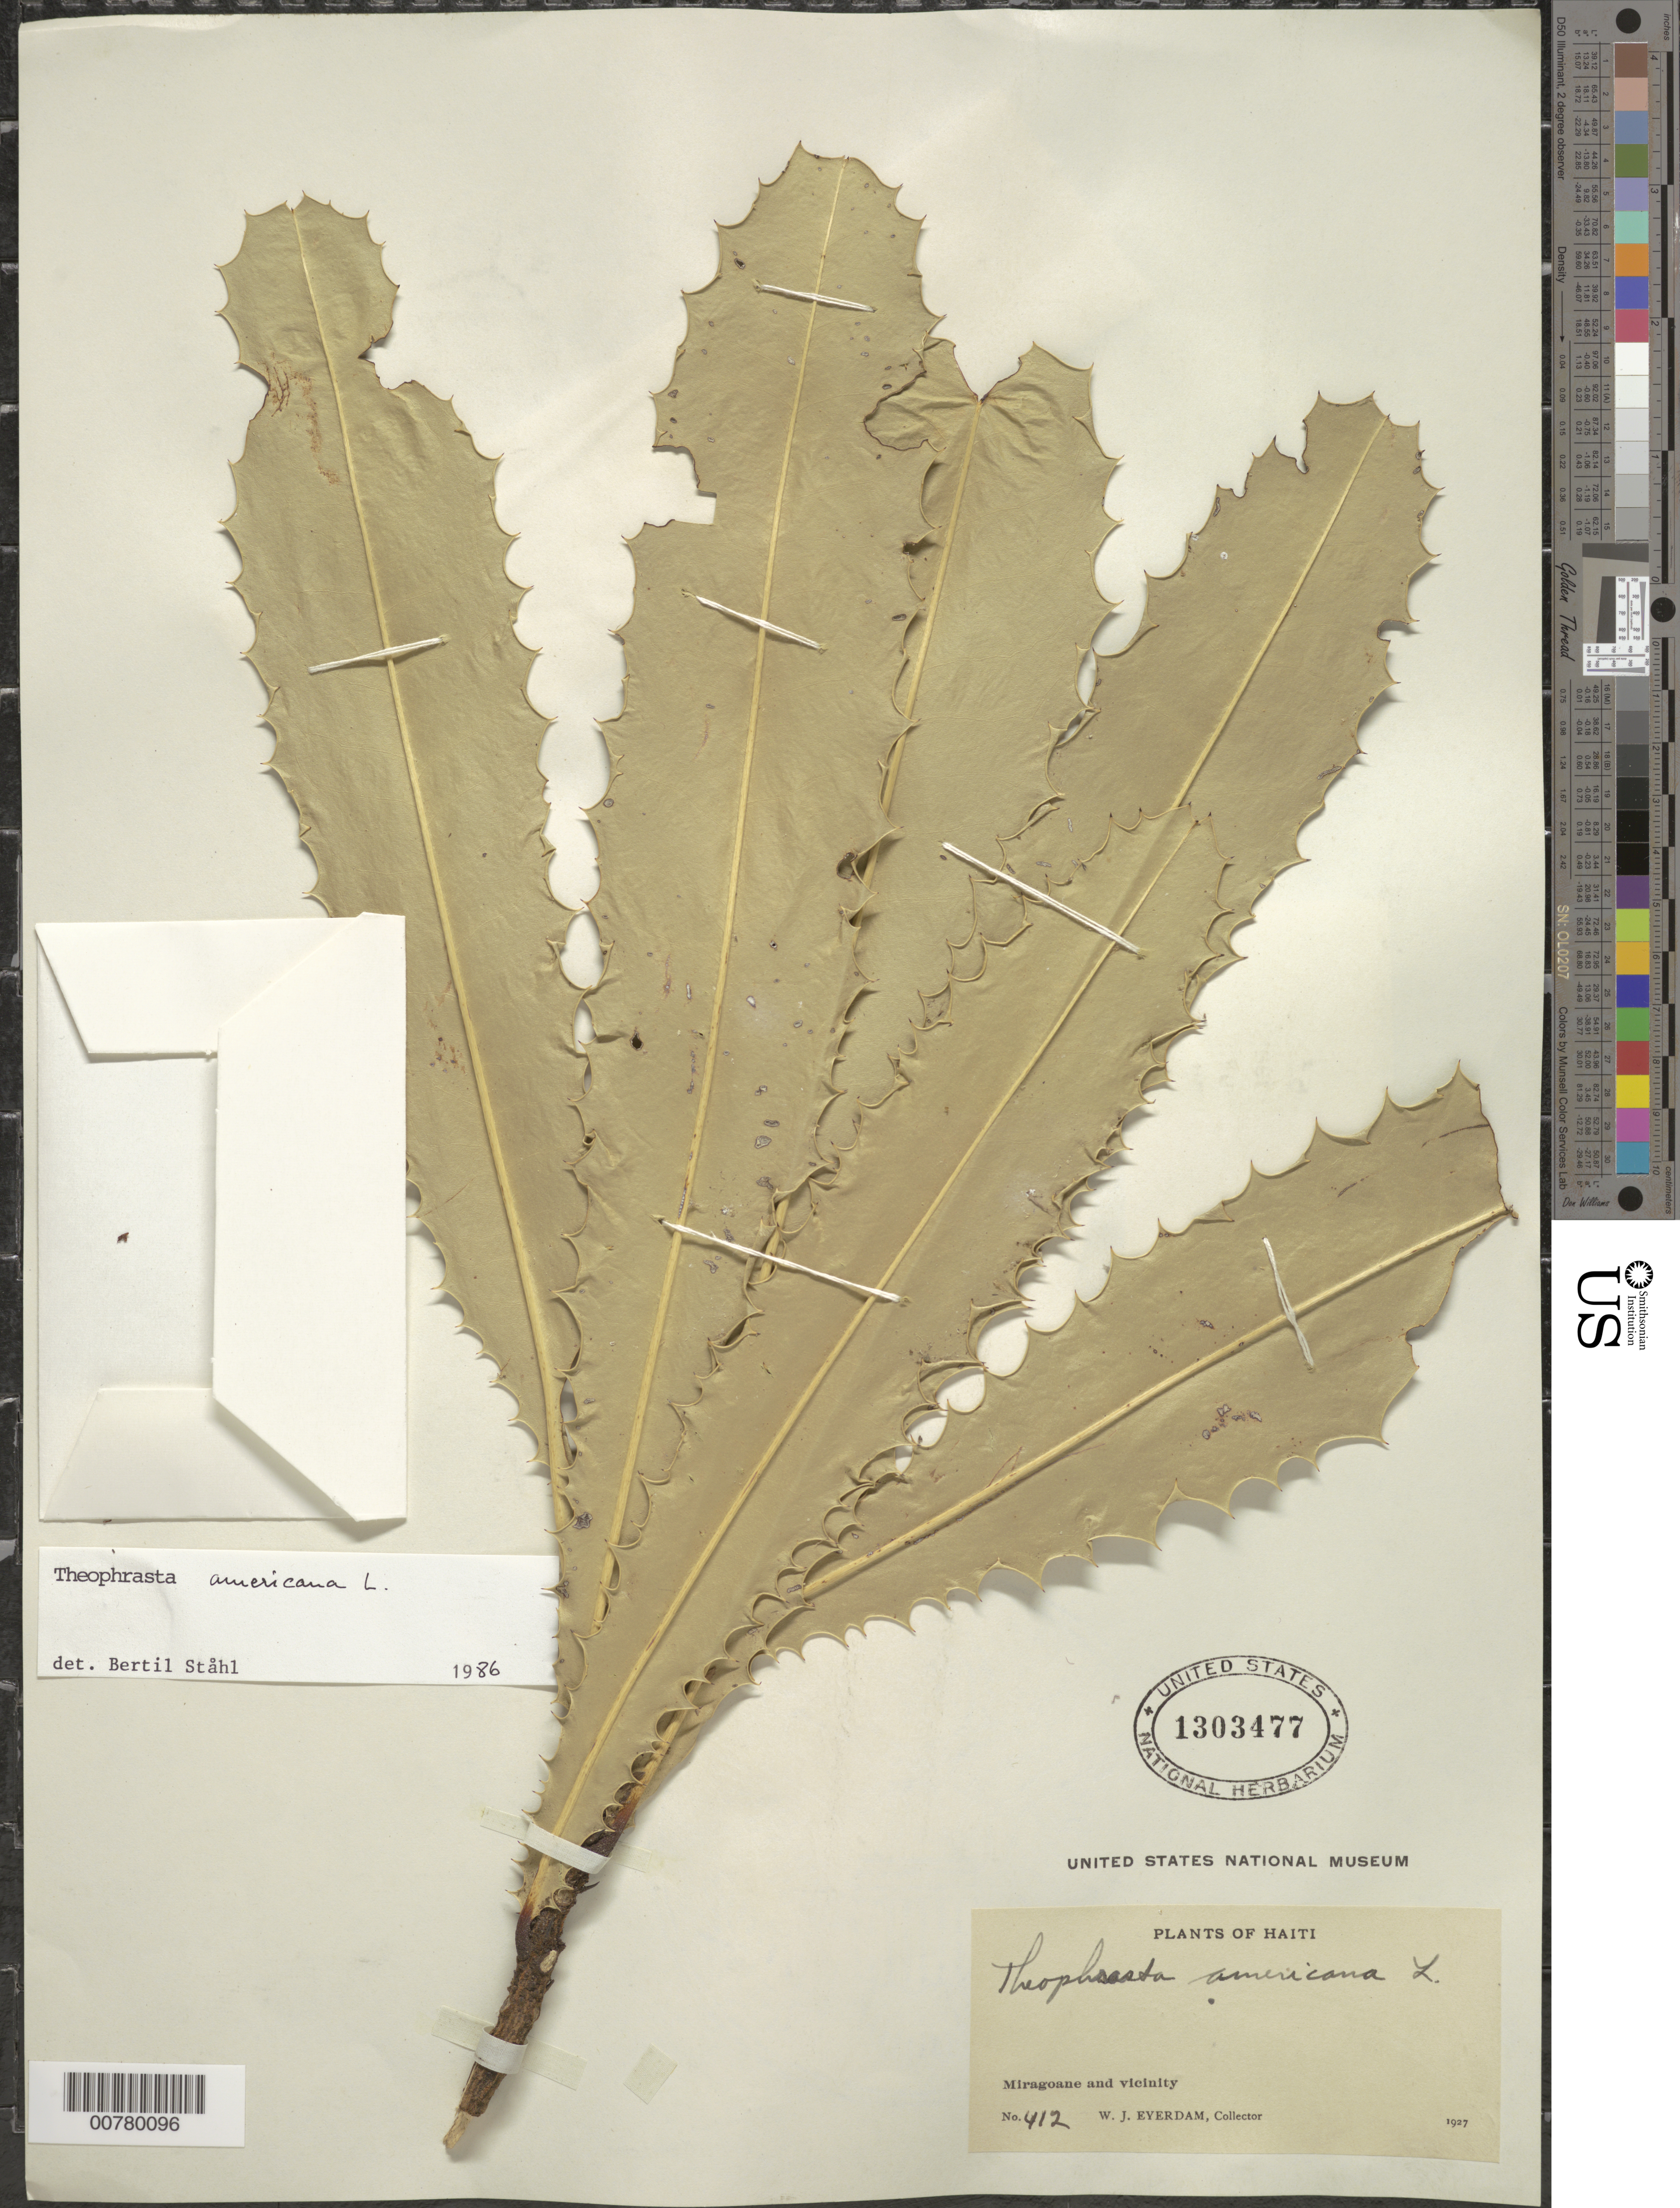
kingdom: Plantae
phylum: Tracheophyta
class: Magnoliopsida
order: Ericales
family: Primulaceae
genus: Theophrasta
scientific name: Theophrasta americana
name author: L.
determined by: Ståhl, B.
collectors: W. J. Eyerdam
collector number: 412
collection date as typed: Mar 1927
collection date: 1927-03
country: Haiti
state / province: Grand'Anse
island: Hispaniola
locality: Miragoane and vicinity.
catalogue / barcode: US 1303477